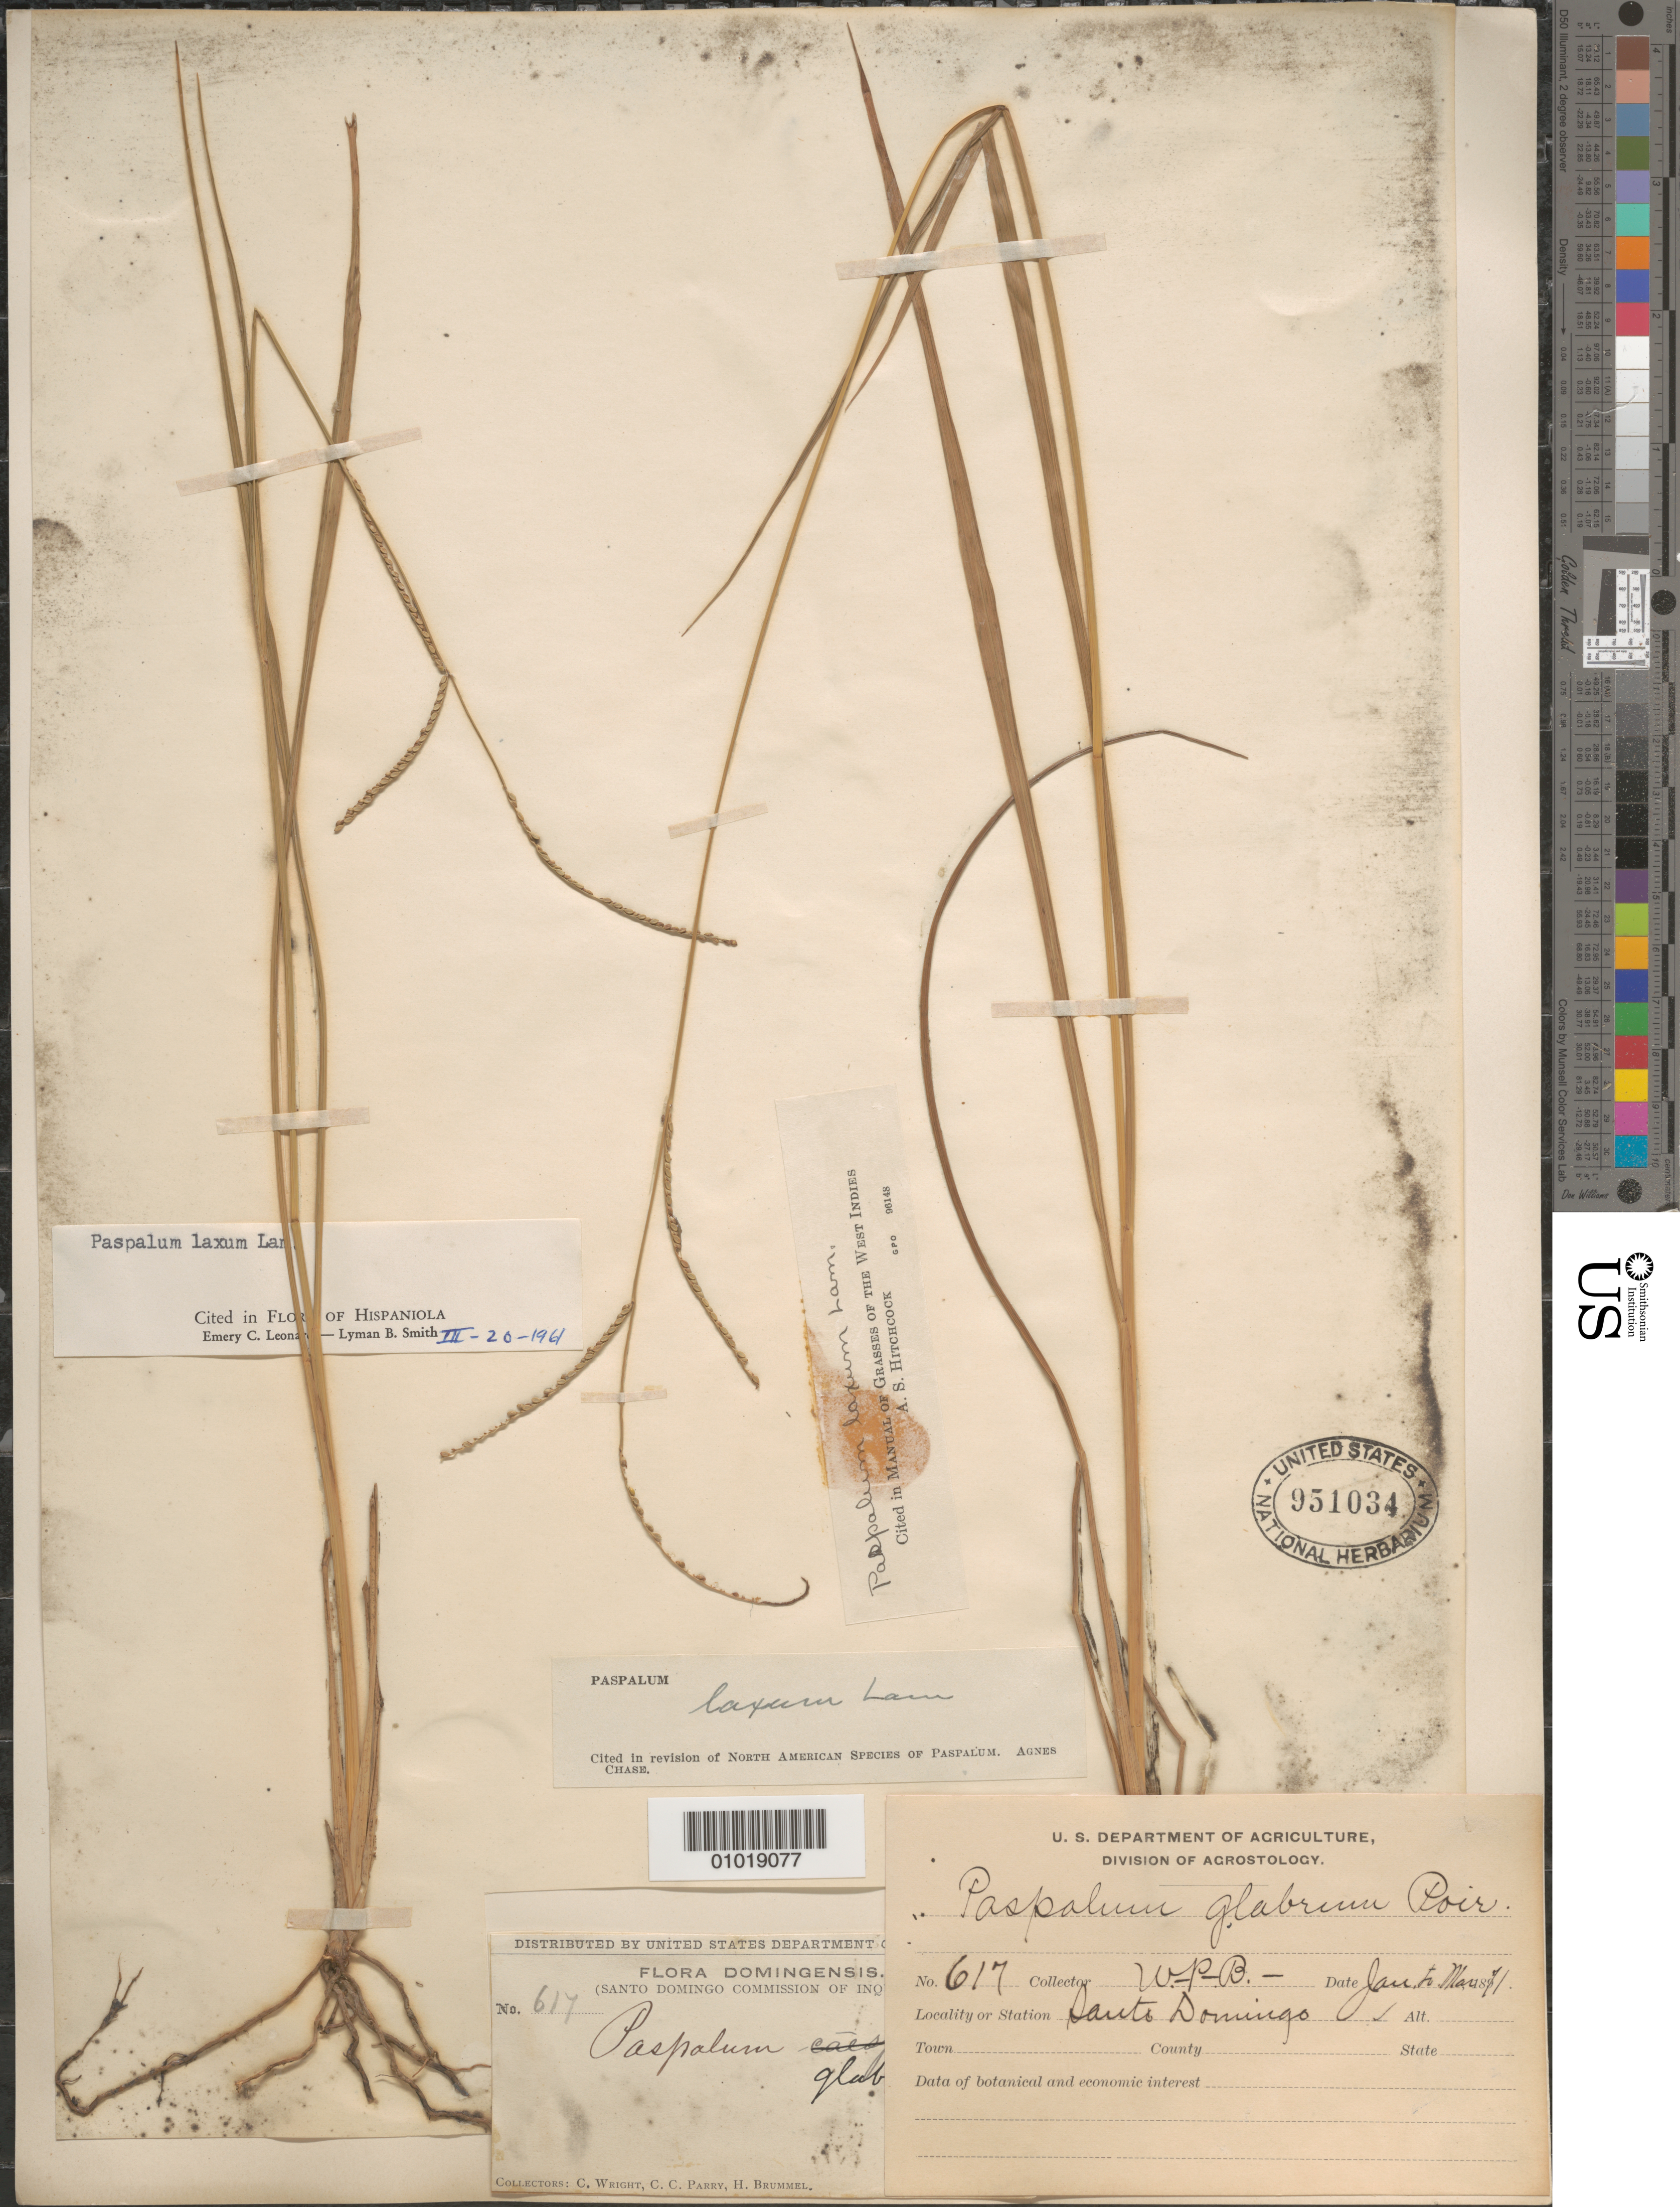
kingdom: Plantae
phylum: Tracheophyta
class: Liliopsida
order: Poales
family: Poaceae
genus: Paspalum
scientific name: Paspalum laxum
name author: Lam.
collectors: C. Wright, C. C. Parry & H. Brummel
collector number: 617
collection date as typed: Jan 1871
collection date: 1871-01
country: Dominican Republic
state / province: Distrito Nacional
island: Hispaniola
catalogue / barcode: US 951034